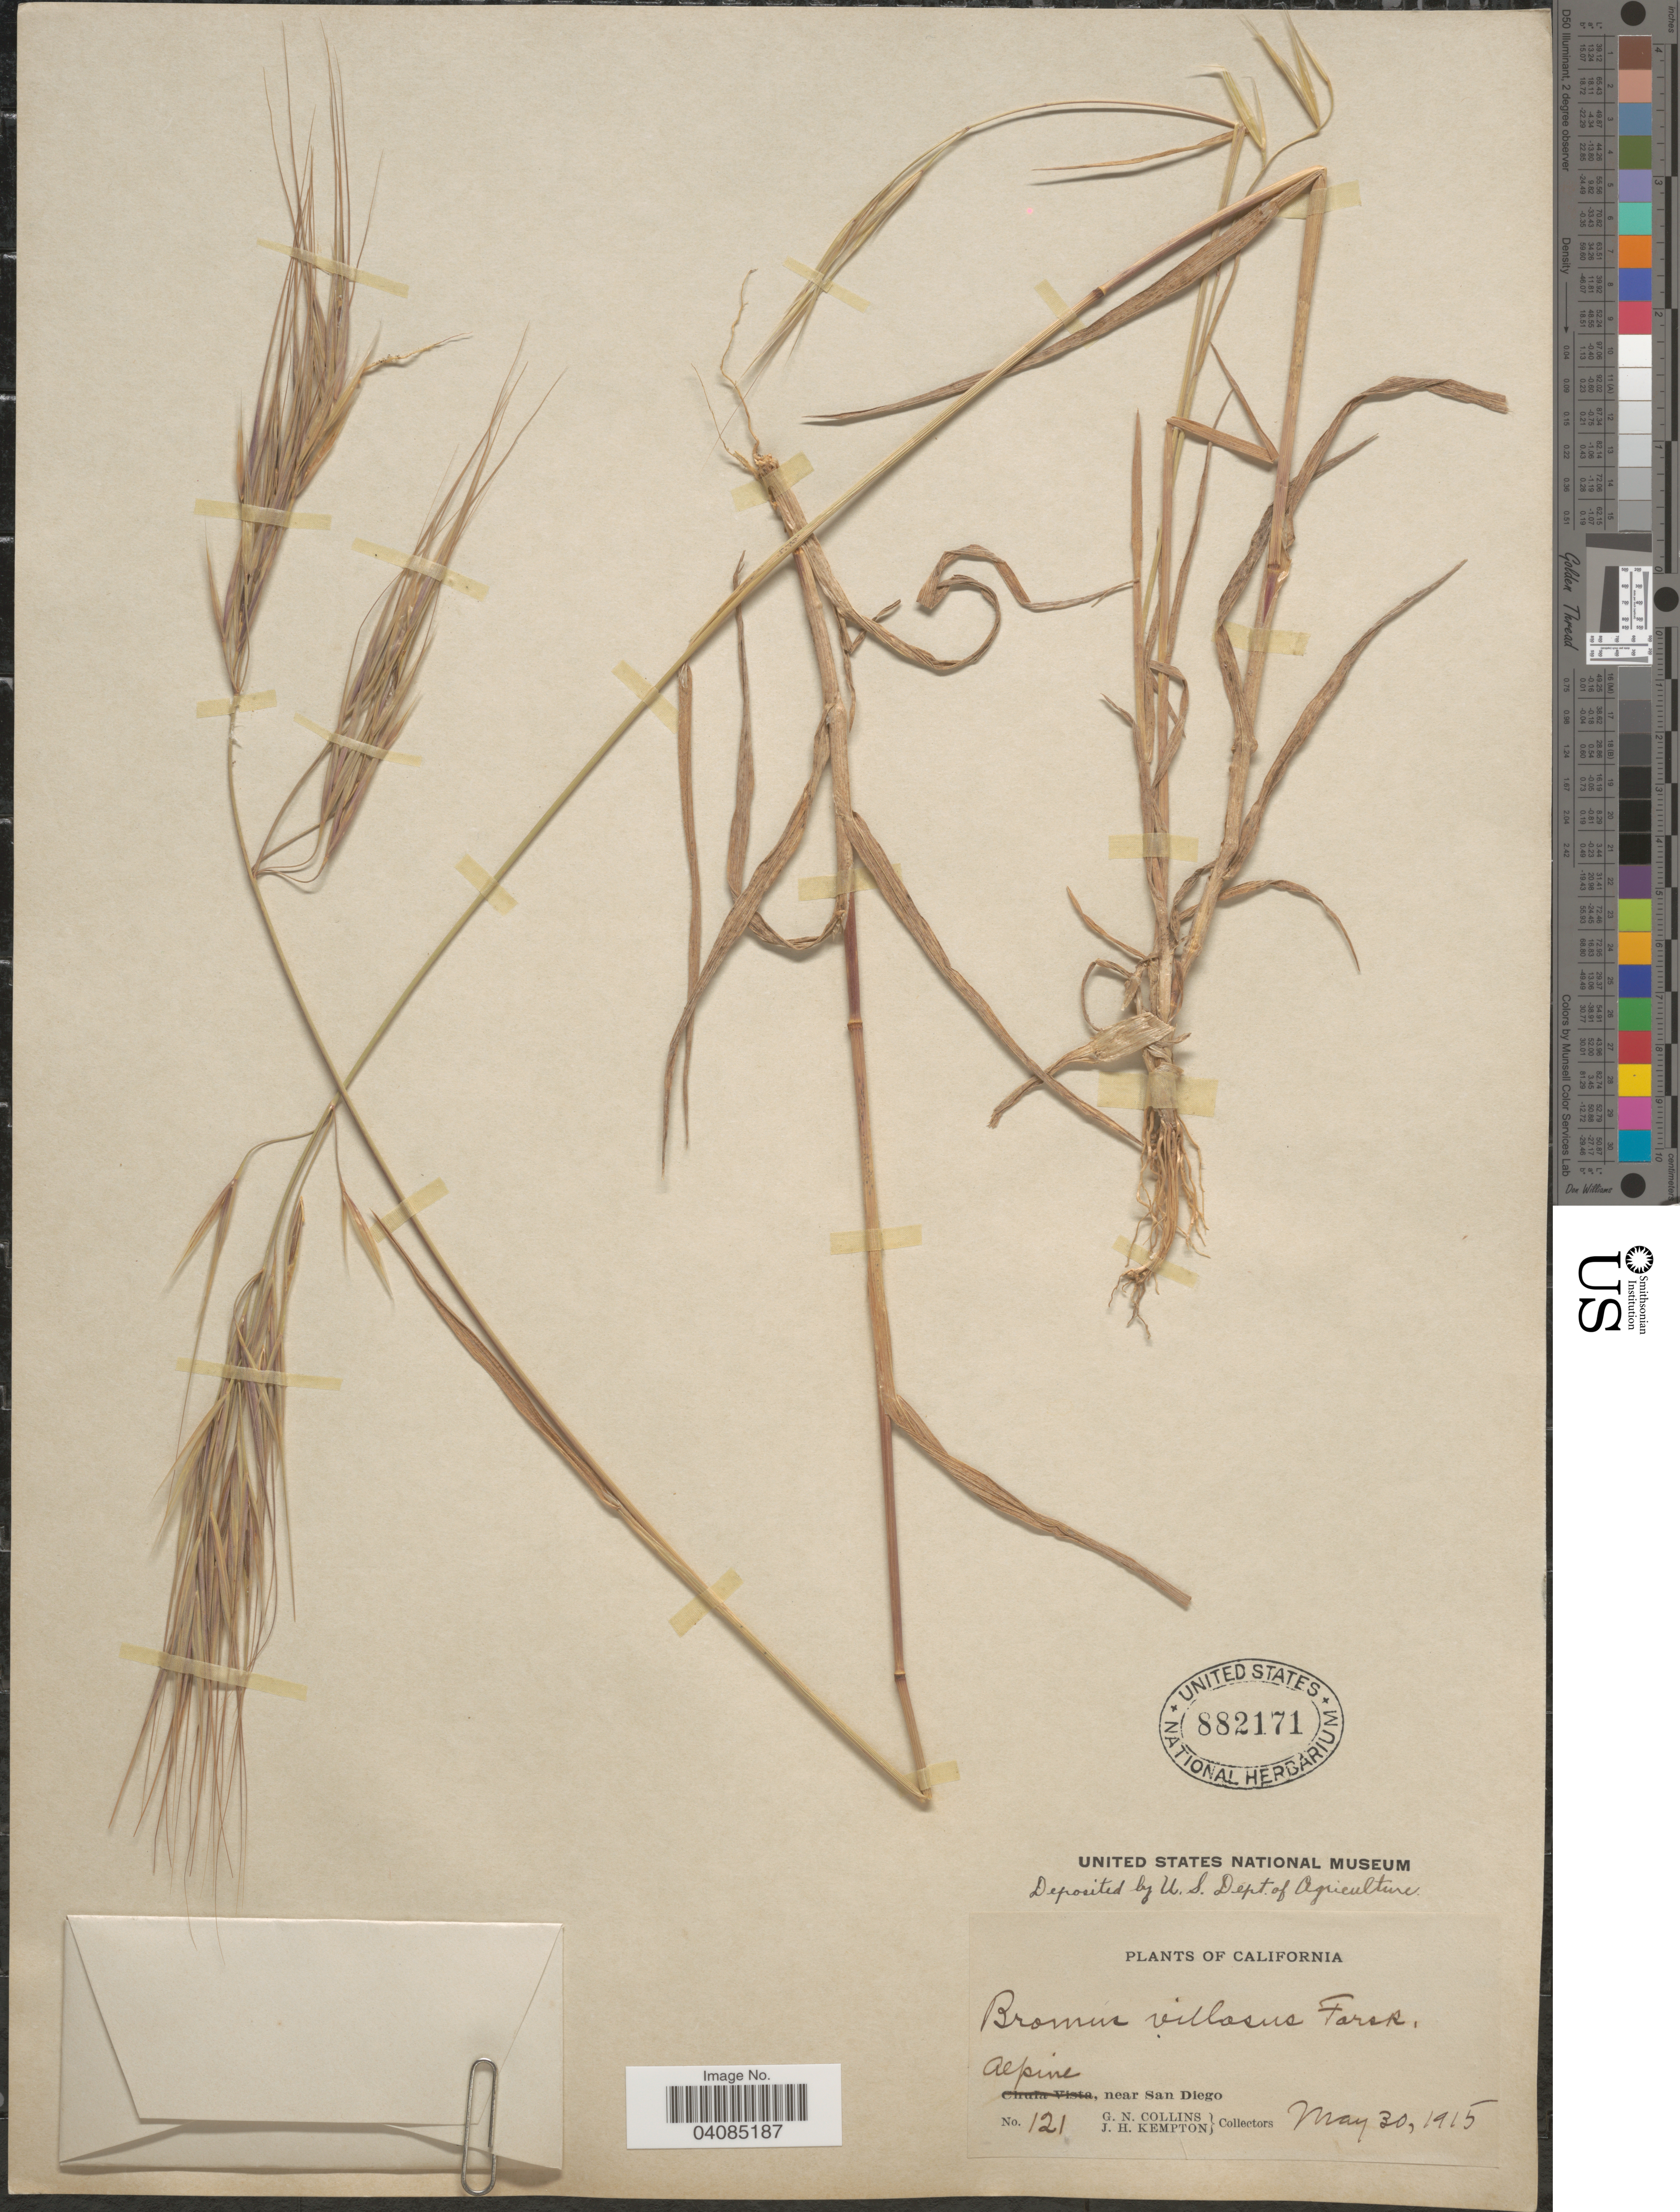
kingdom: Plantae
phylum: Tracheophyta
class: Liliopsida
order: Poales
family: Poaceae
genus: Bromus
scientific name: Bromus rigidus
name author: Roth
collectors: G. Collins & J. H. Kempton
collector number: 121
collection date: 1915-05-30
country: United States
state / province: California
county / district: San Diego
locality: Alpine near San Diego.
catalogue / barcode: US 882171